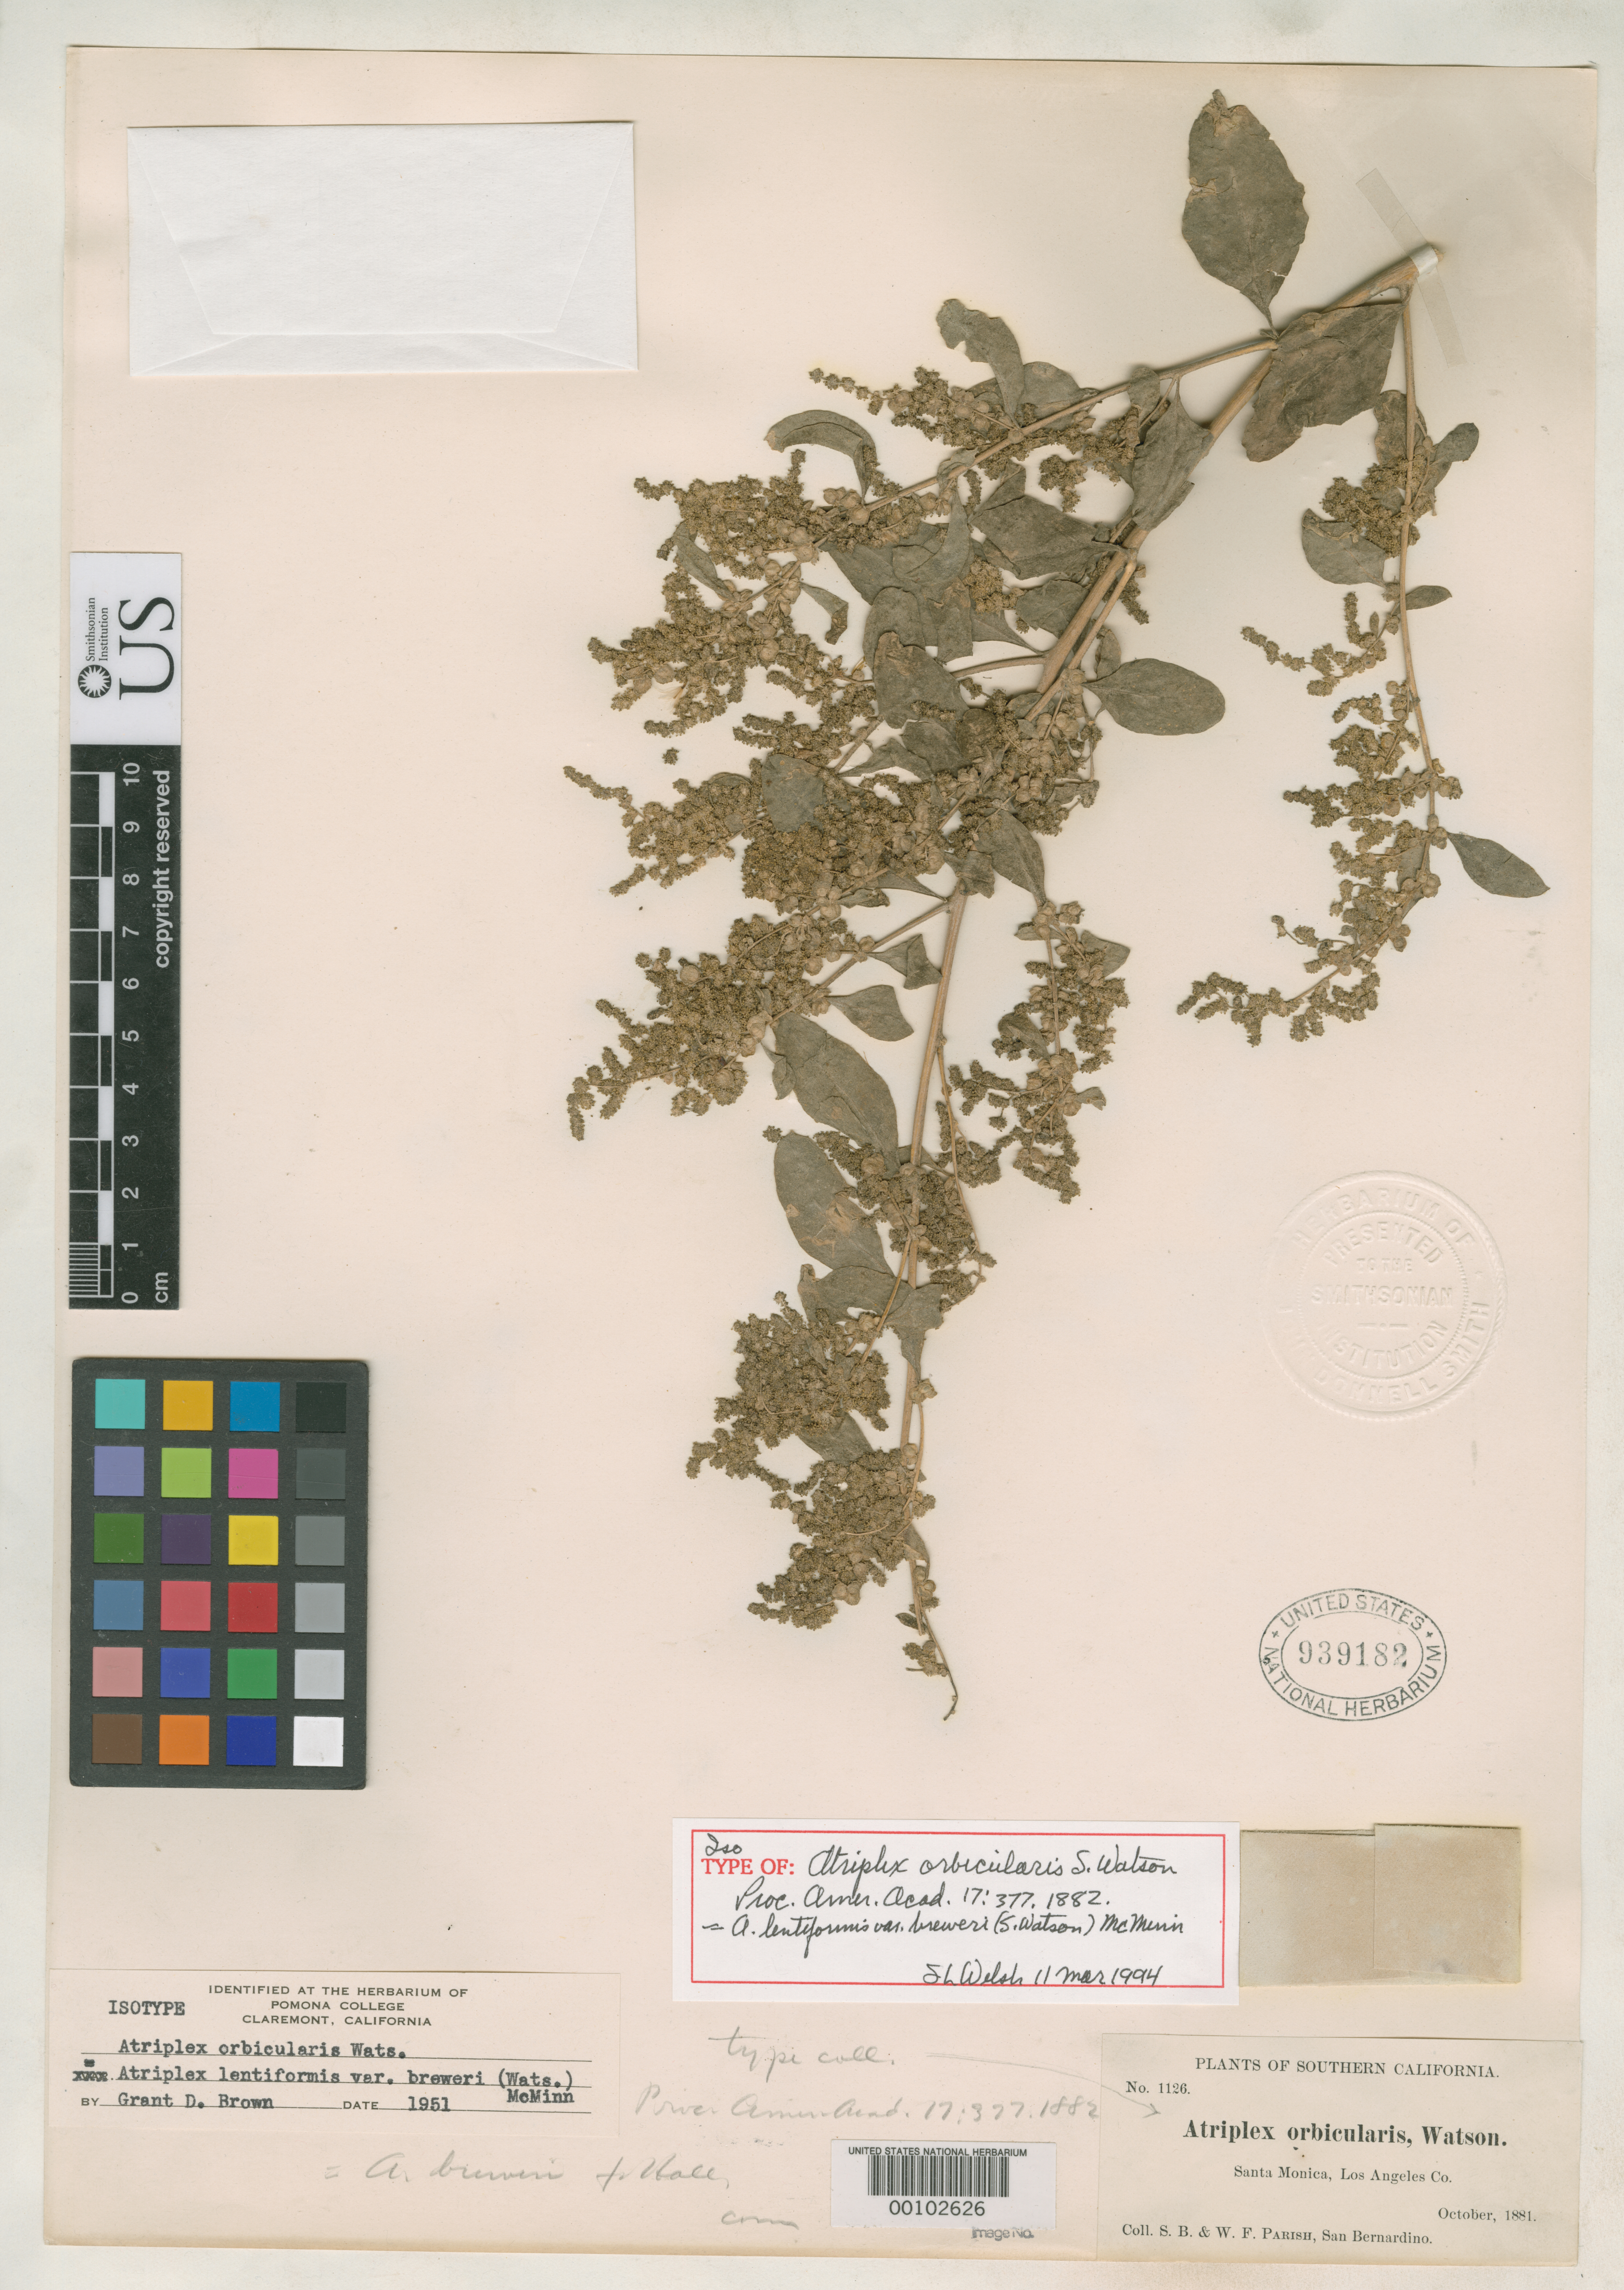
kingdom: Plantae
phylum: Tracheophyta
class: Magnoliopsida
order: Caryophyllales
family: Amaranthaceae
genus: Atriplex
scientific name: Atriplex orbicularis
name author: S. Watson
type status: Isotype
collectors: S. B. Parish & W. F. Parish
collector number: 1126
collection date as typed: Oct 1881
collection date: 1881-10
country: United States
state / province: California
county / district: Los Angeles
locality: Santa Monica.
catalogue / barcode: US 939182